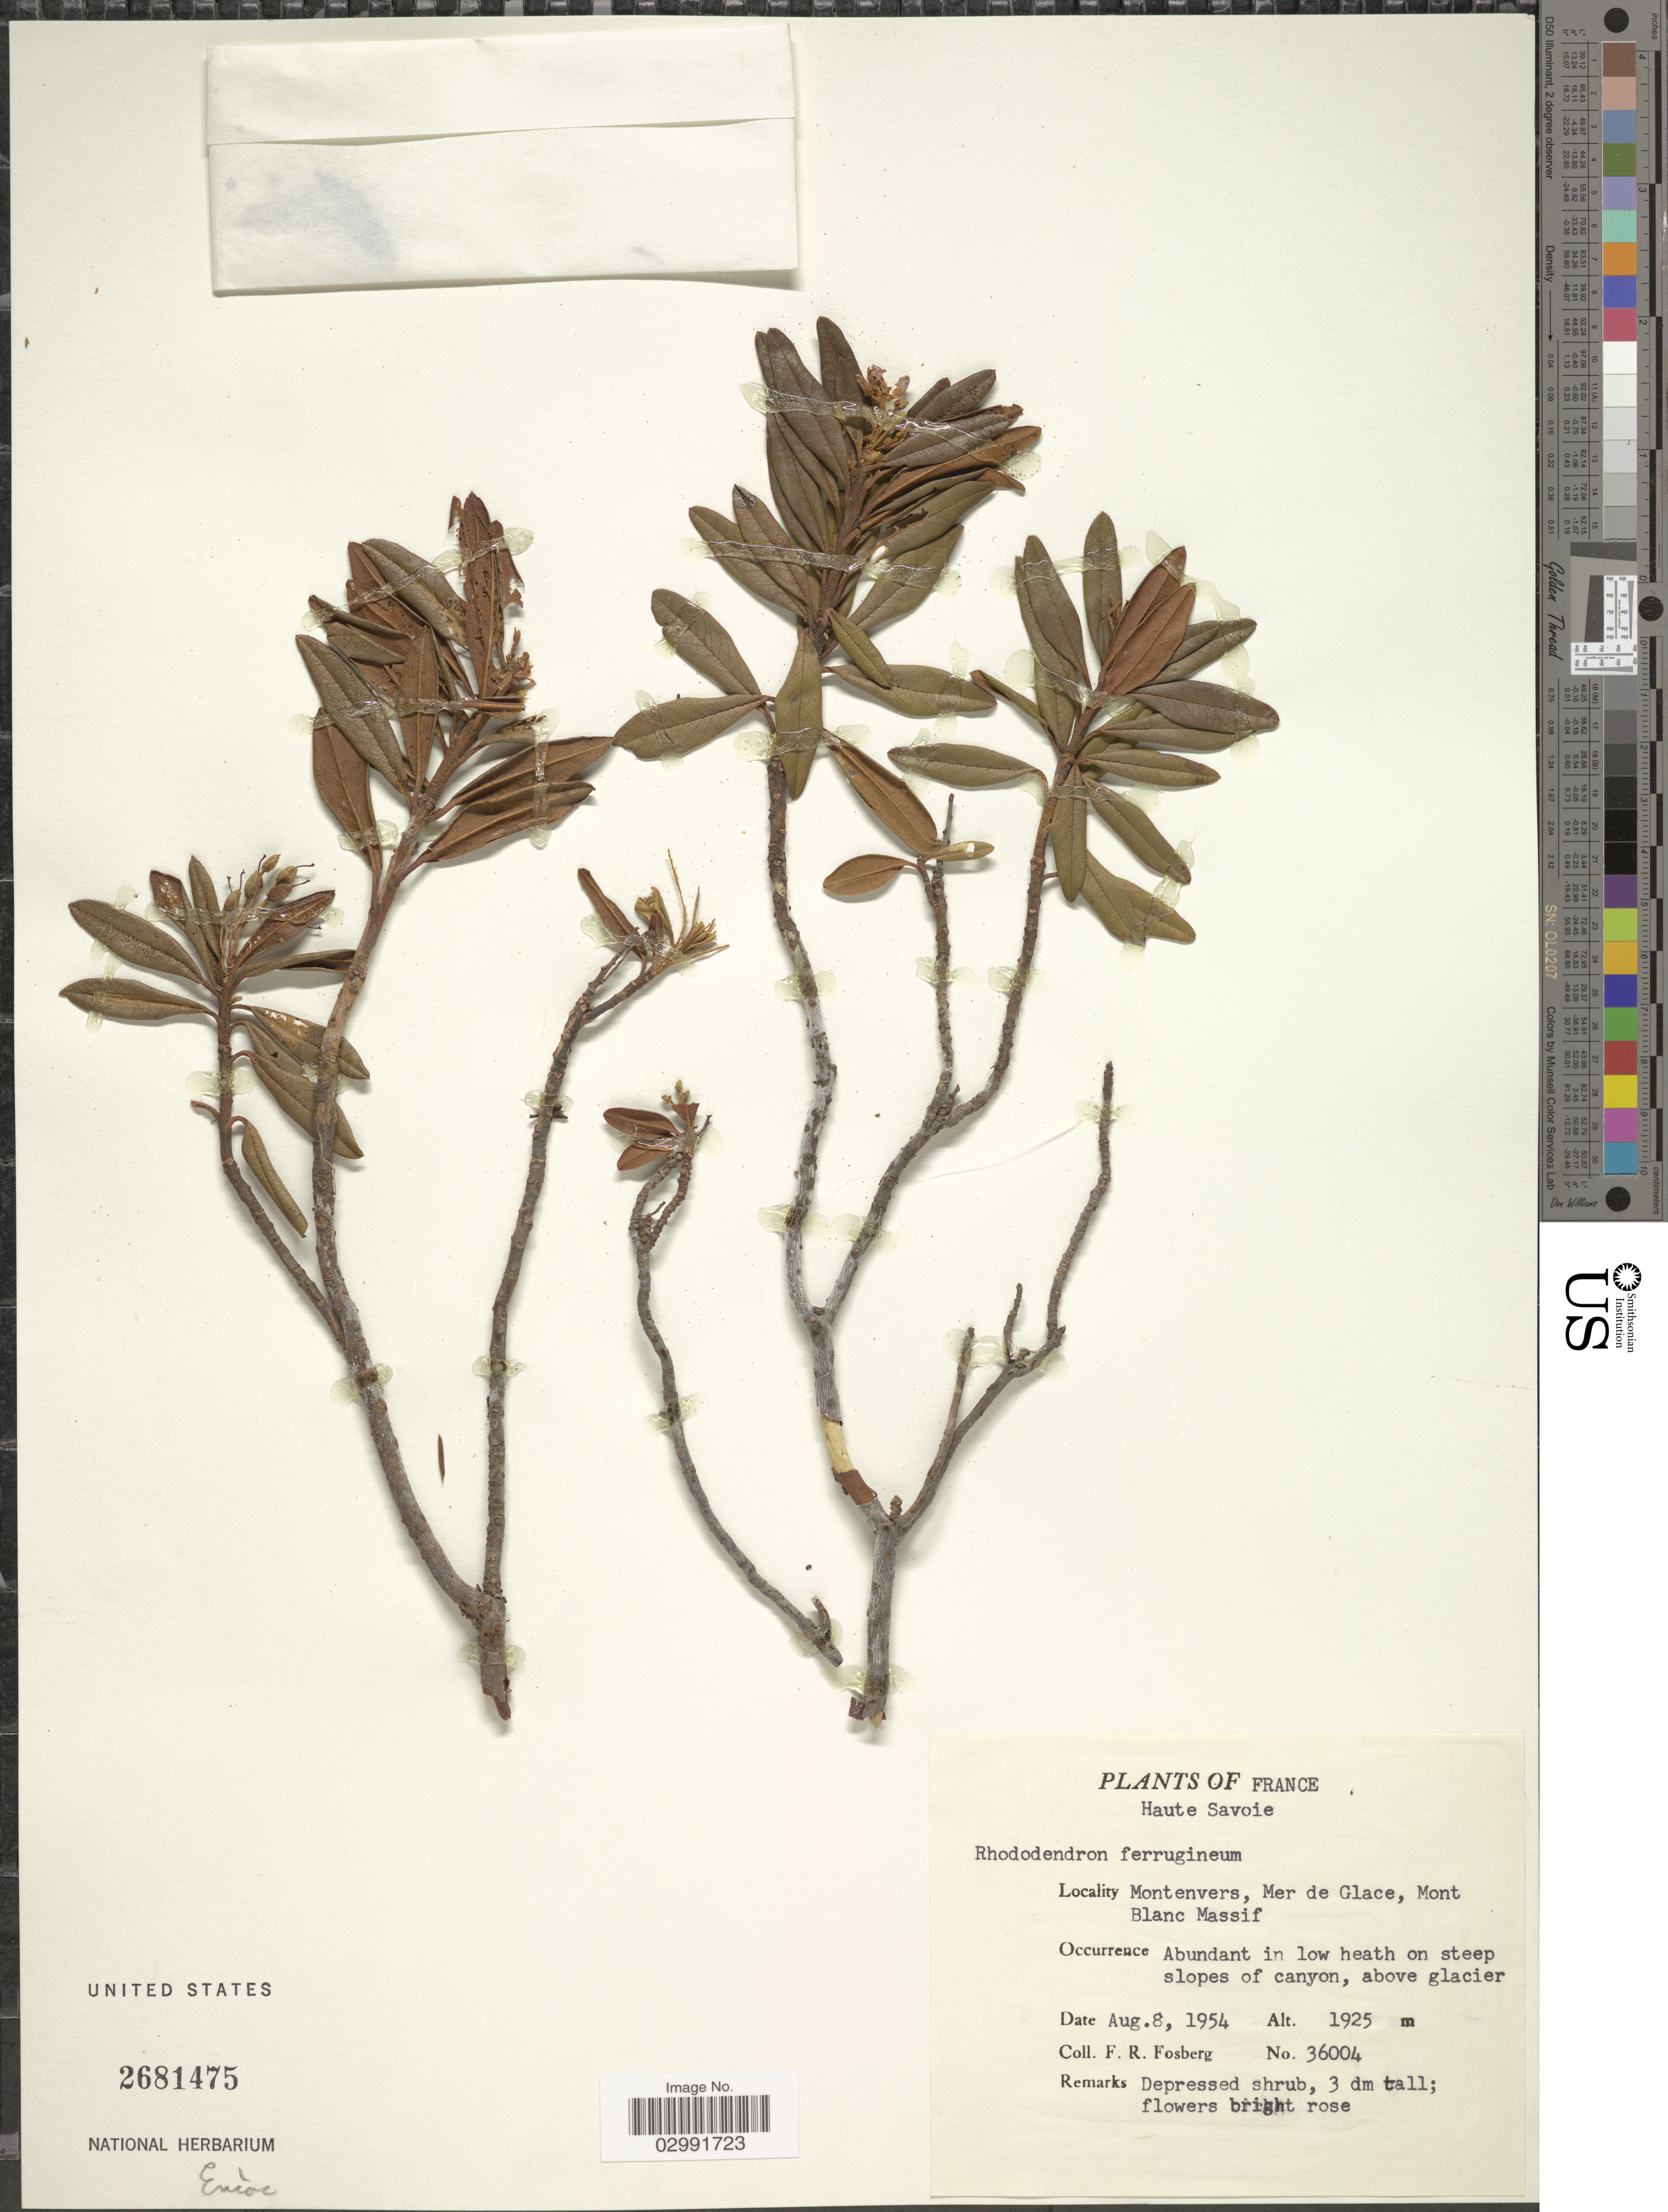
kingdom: Plantae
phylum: Tracheophyta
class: Magnoliopsida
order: Ericales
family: Ericaceae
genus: Rhododendron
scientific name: Rhododendron ferrugineum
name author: L.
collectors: F. R. Fosberg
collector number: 36004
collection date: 1954-08-08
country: France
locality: Haute Savoie. Montenvers, Mer de Glace, Mont Blanc Massif.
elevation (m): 1925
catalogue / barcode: US 2681475